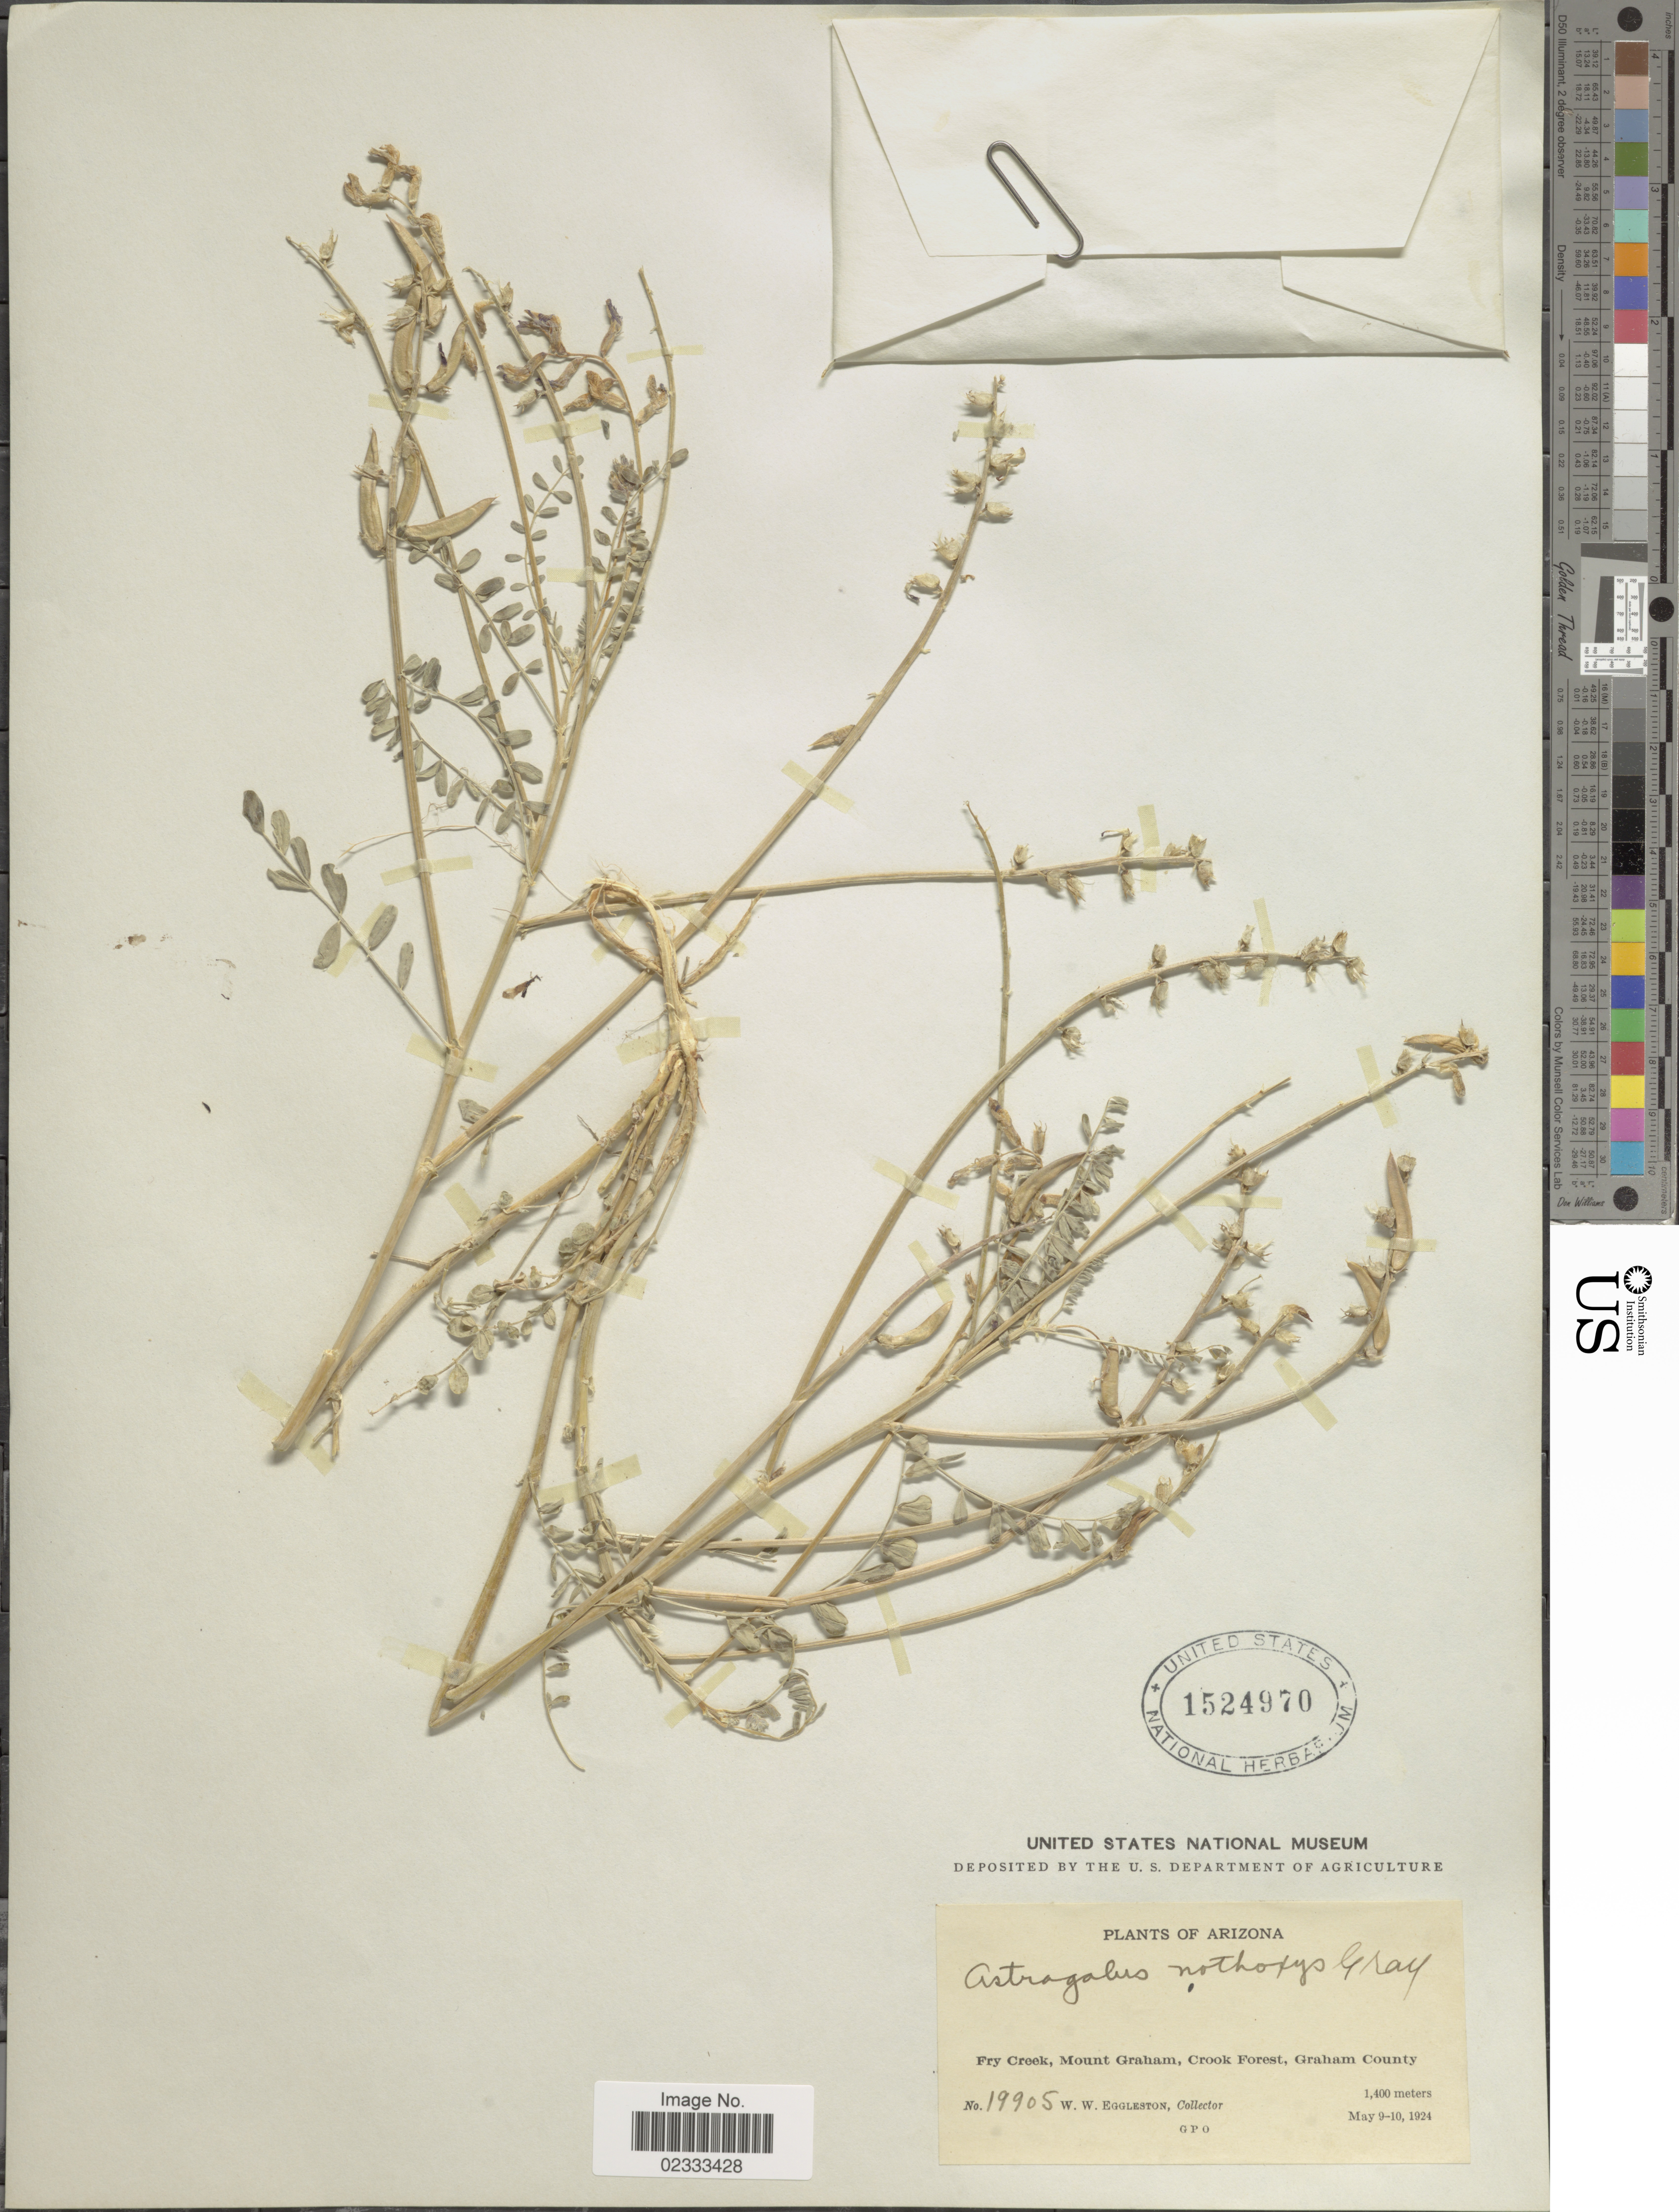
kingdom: Plantae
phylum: Tracheophyta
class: Magnoliopsida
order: Fabales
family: Fabaceae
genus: Astragalus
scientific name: Astragalus nothoxys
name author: A. Gray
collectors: W. W. Eggleston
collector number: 19905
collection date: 1924-05-09/1924-05-10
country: United States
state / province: Arizona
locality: Fry Creek, Mount Graham, Crook Forest, Graham County.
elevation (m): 1400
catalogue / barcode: US 1524970